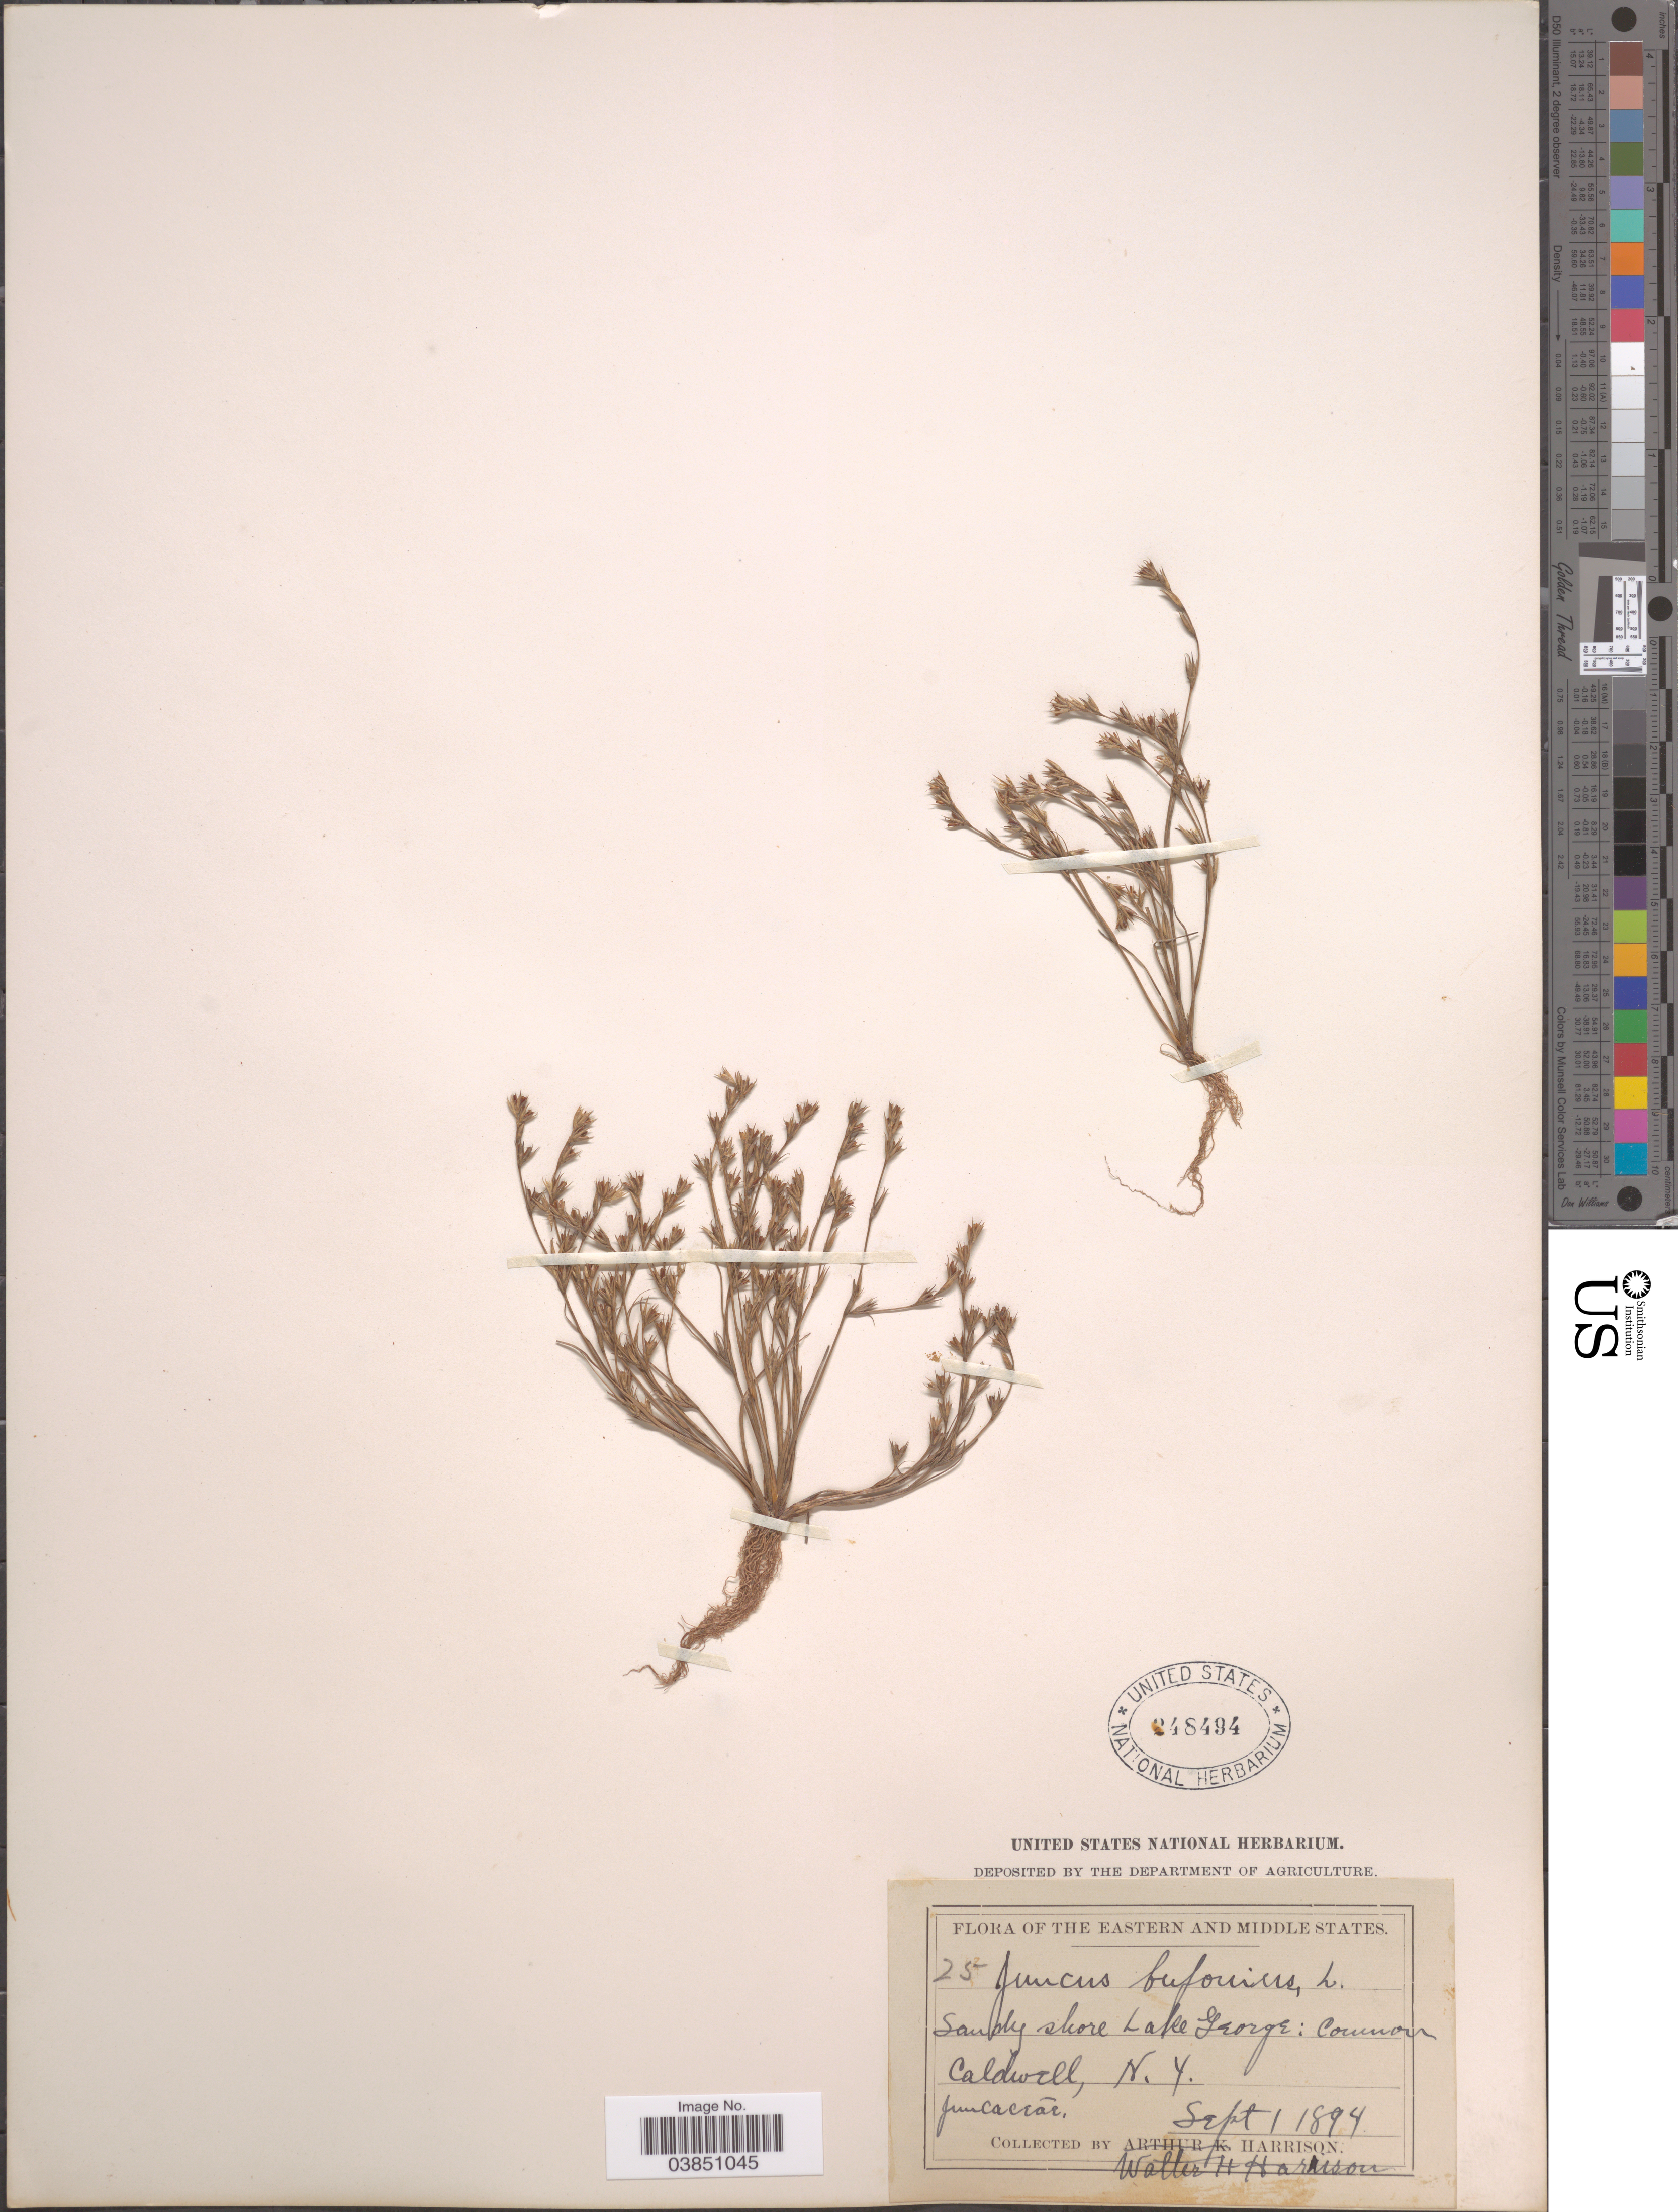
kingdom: Plantae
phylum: Tracheophyta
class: Liliopsida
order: Poales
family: Juncaceae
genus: Juncus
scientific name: Juncus bufonius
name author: L.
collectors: W. H. Harrison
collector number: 25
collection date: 1894-09-01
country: United States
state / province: New York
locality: The Eastern and Middle States. Lake George: Caldwell.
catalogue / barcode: US 248494